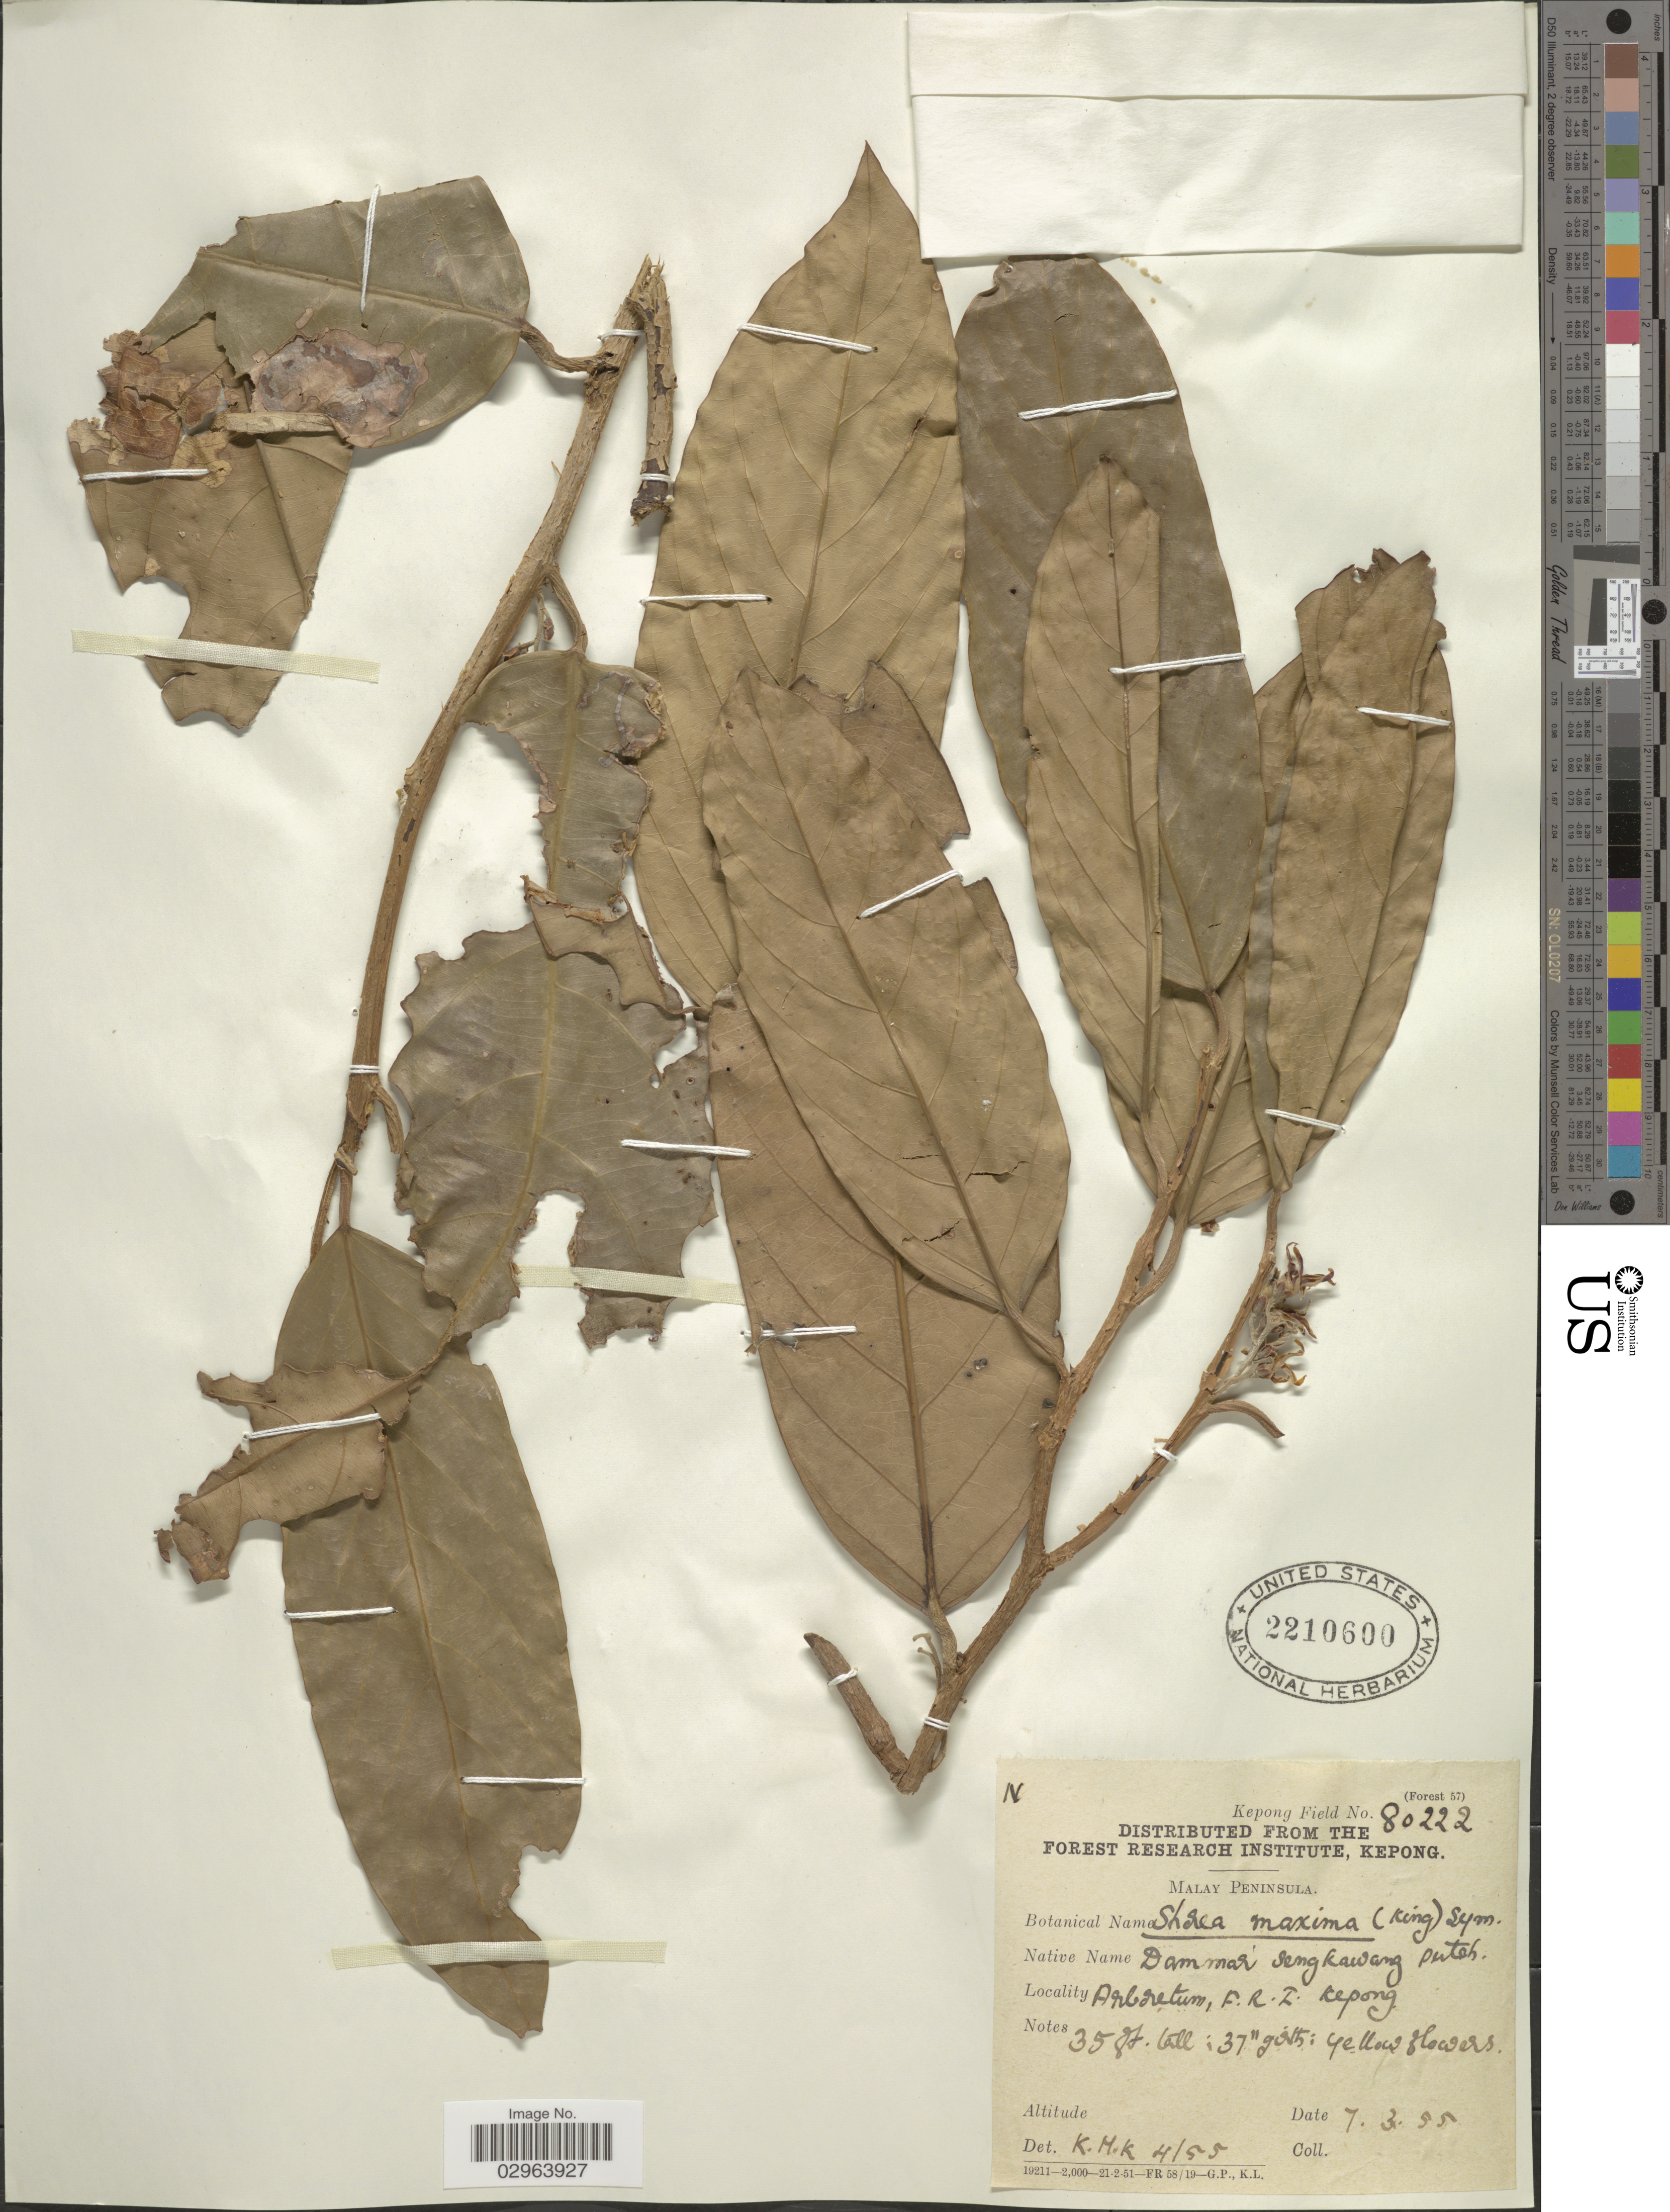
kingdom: Plantae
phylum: Tracheophyta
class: Magnoliopsida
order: Malvales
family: Dipterocarpaceae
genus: Richetia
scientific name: Richetia maxima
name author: (King) P.S. Ashton & J. Heck.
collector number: Kepong Field 80222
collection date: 1955-03-07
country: Malaysia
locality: Malay Peninsula. Arboretum, F.R.I. Kepong.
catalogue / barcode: US 2210600